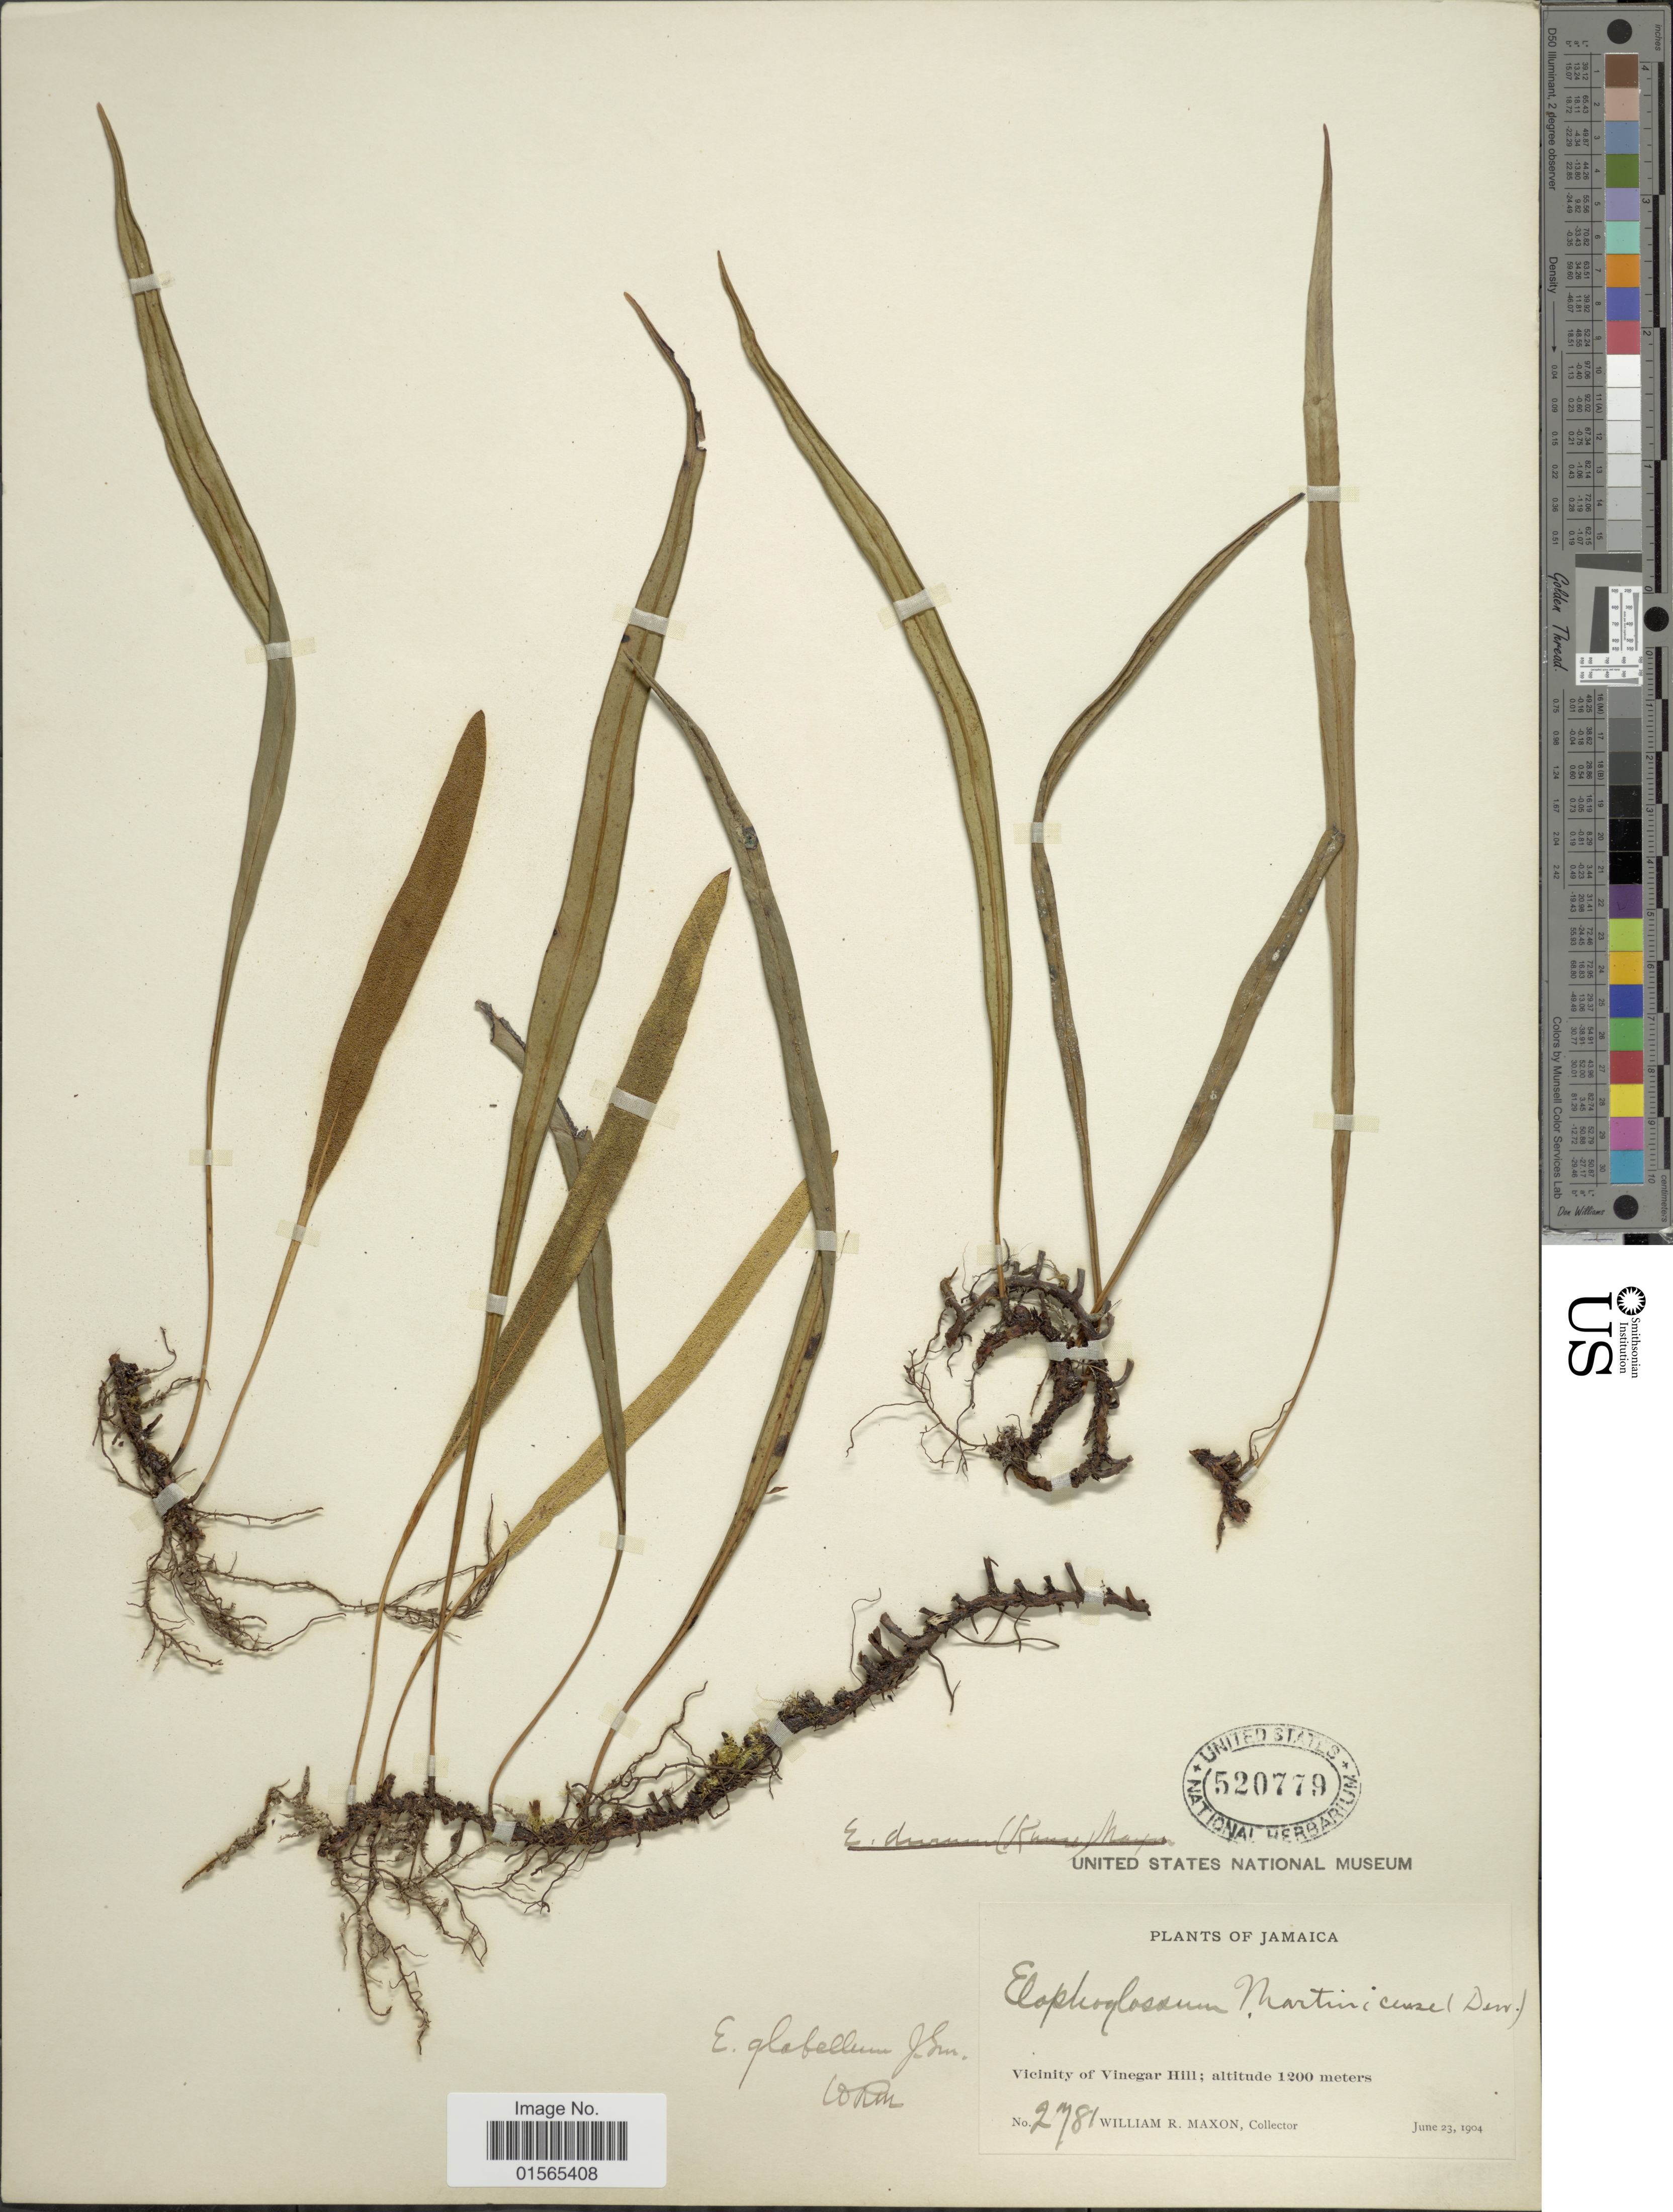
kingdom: Plantae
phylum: Tracheophyta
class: Polypodiopsida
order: Polypodiales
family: Dryopteridaceae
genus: Elaphoglossum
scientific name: Elaphoglossum glabellum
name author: J. Sm.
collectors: W. R. Maxon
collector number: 2781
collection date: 1904-06-23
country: Jamaica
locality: Vicinity of Vinegar Hill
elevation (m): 1200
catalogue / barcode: US 520779